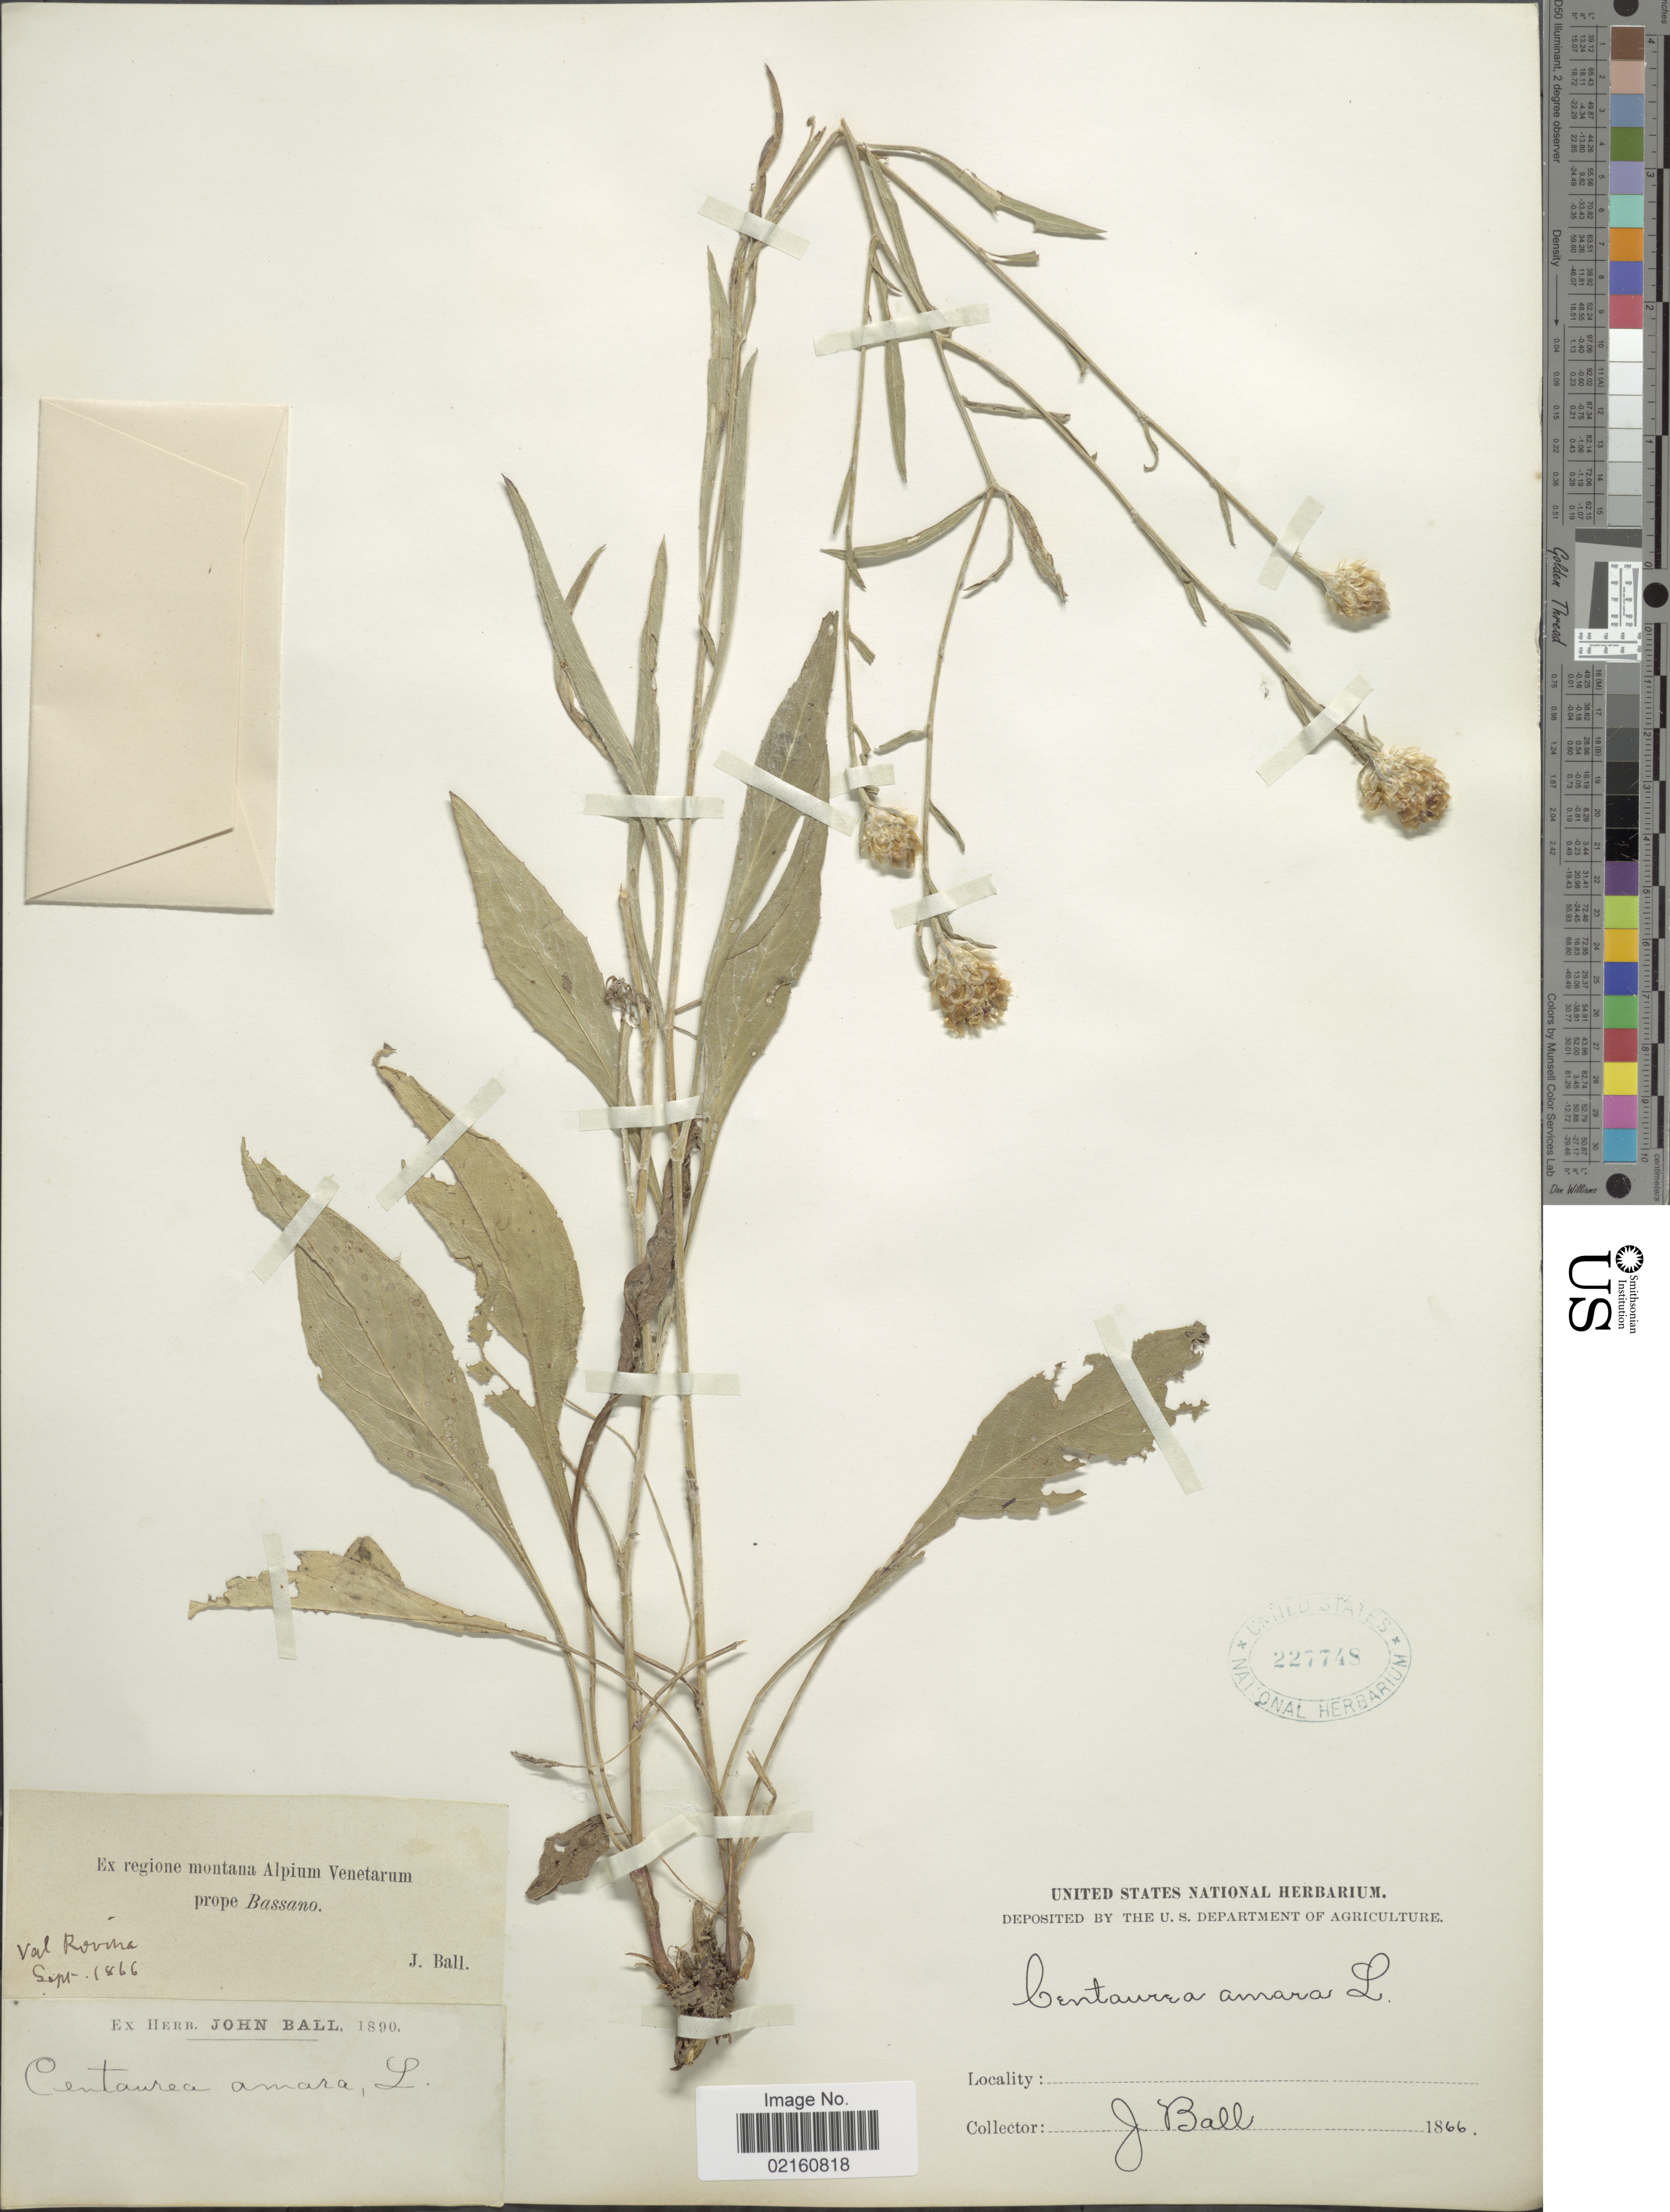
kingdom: Plantae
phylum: Tracheophyta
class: Magnoliopsida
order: Asterales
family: Asteraceae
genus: Centaurea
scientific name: Centaurea jacea subsp. gaudinii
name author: (Boiss. & Reut.) Gremli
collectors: J. Ball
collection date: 1866-09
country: Italy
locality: Regione montana Alpium Venetarum, prope Bassano, Val Rovine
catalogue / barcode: US 227748